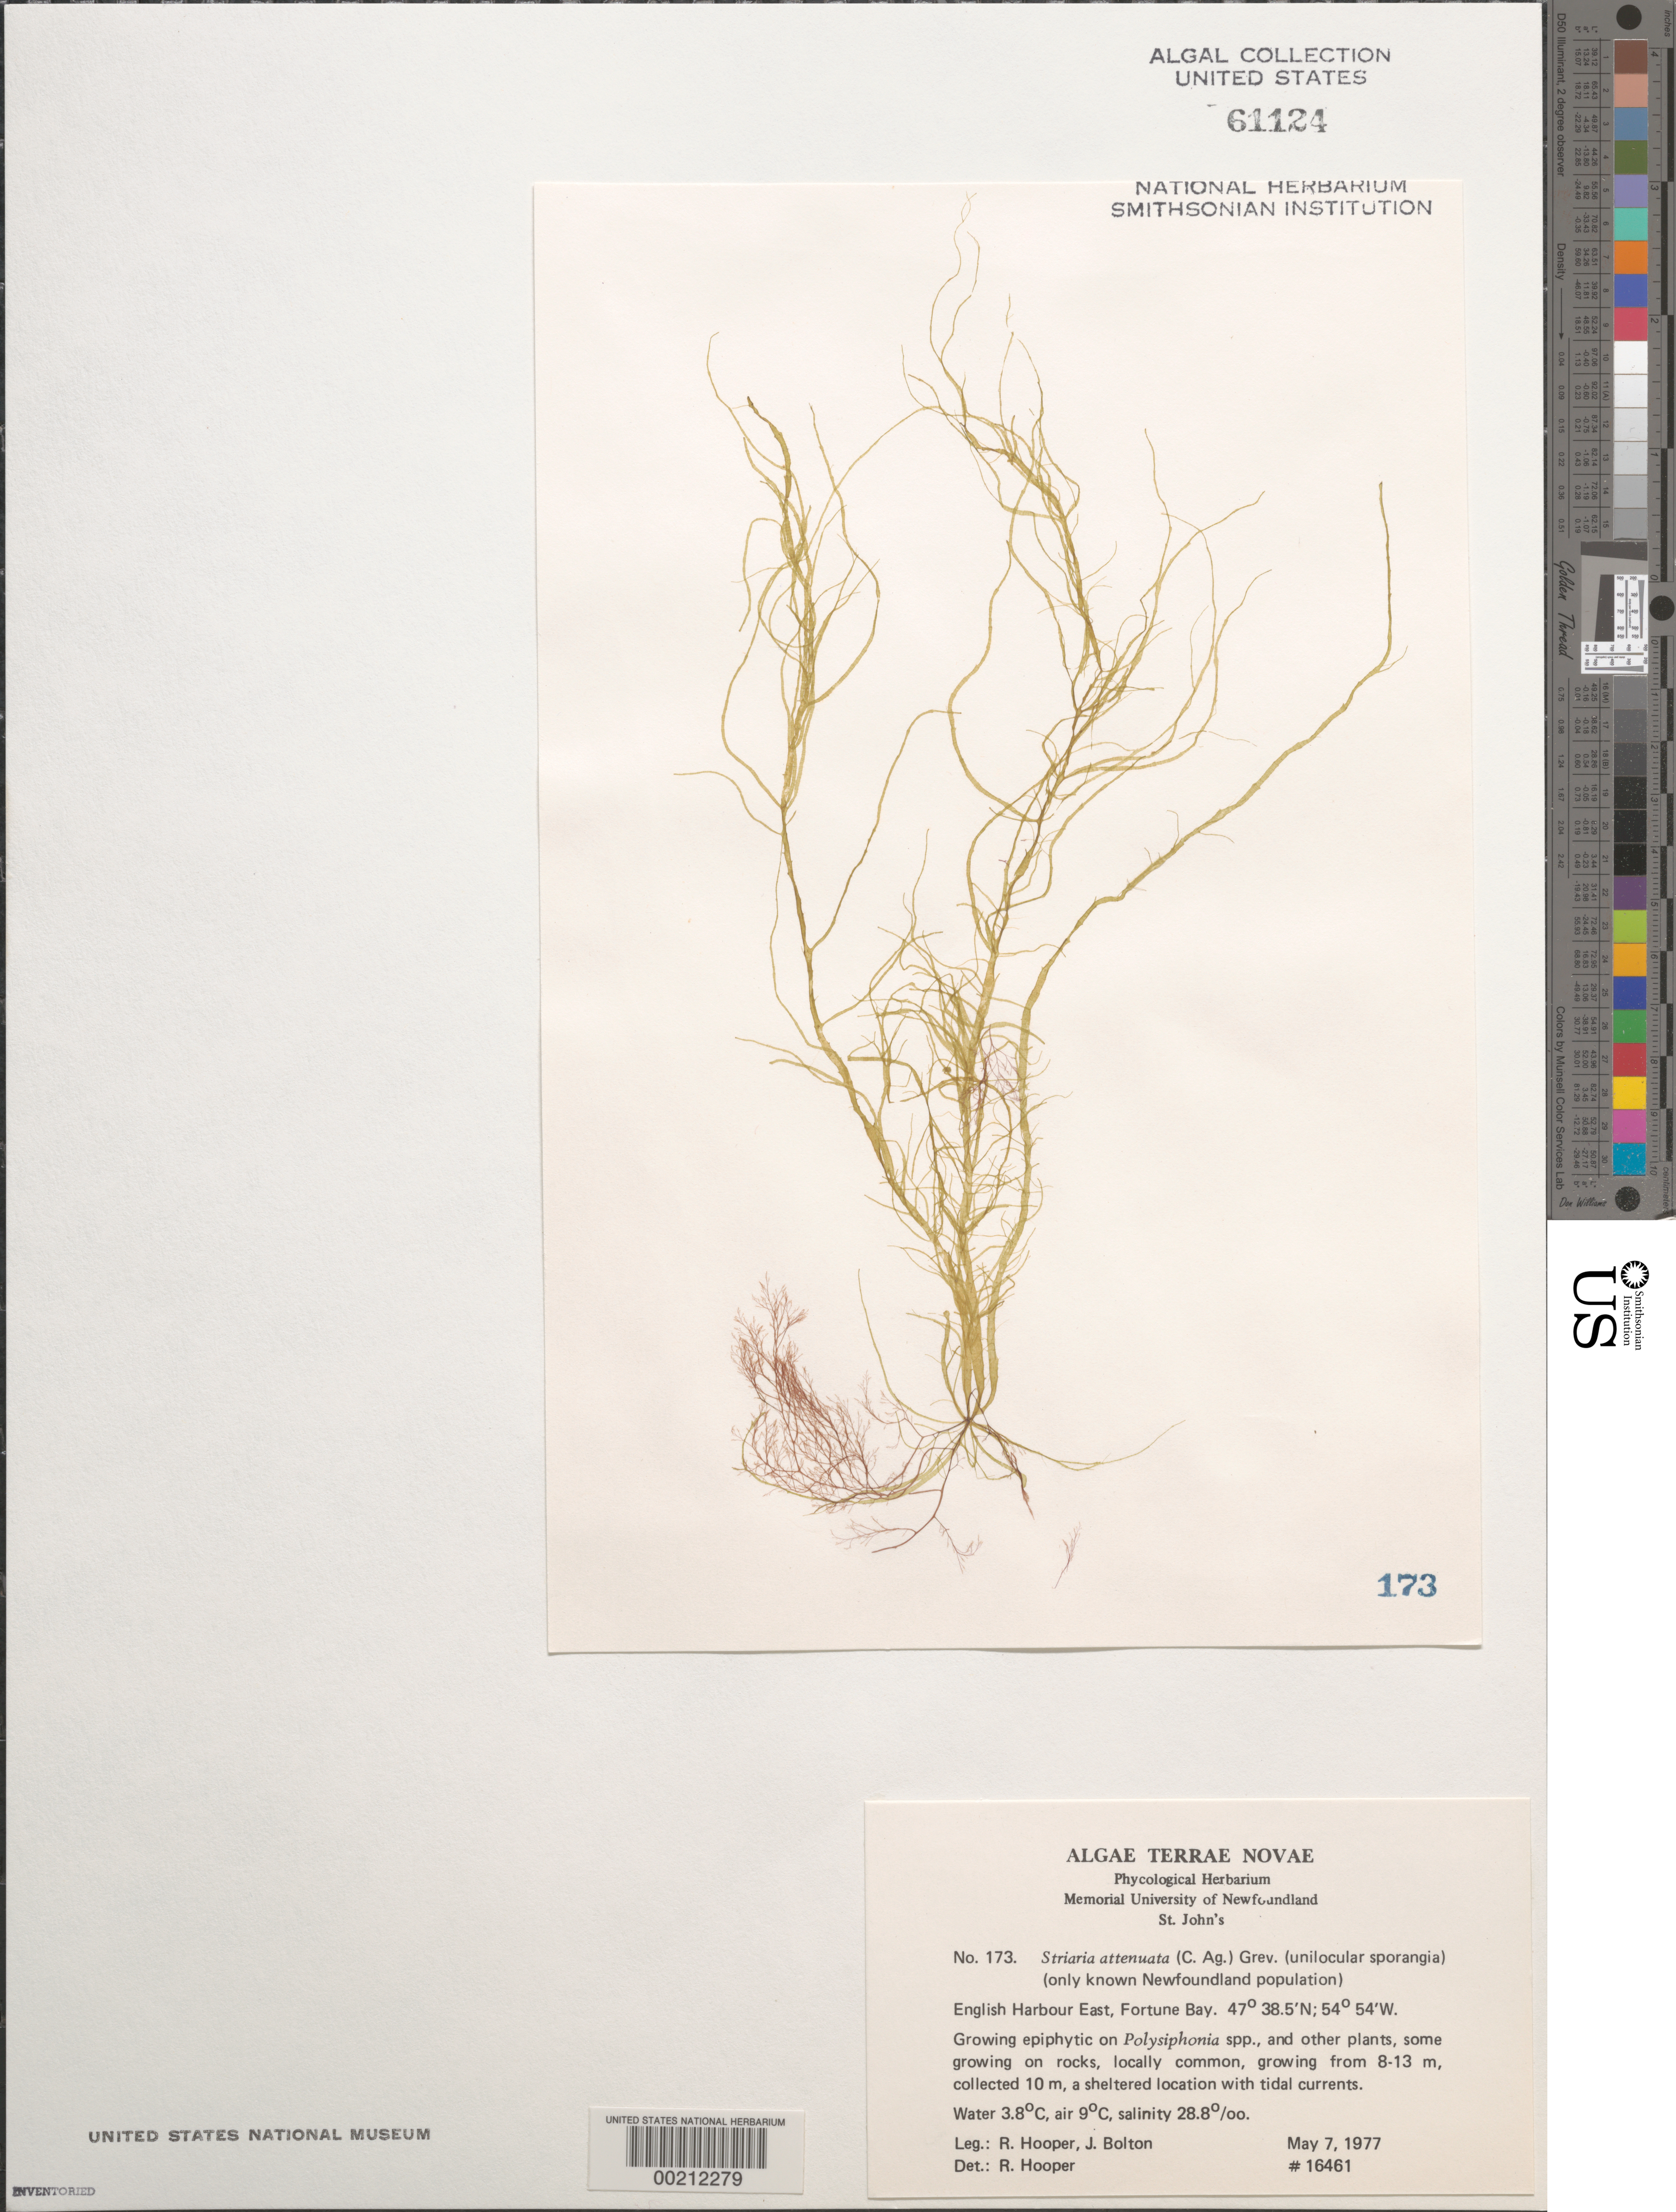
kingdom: Chromista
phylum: Ochrophyta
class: Phaeophyceae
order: Dictyosiphonales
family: Striariaceae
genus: Striaria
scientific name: Striaria attenuata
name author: (Grev.) Grev.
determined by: Hooper, R. G.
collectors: R. G. Hooper & J. Bolton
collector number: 16461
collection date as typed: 07 May 1977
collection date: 1977-05-07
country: Canada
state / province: Newfoundland and Labrador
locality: English Harbor East, Fortune Bay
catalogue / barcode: US 61124